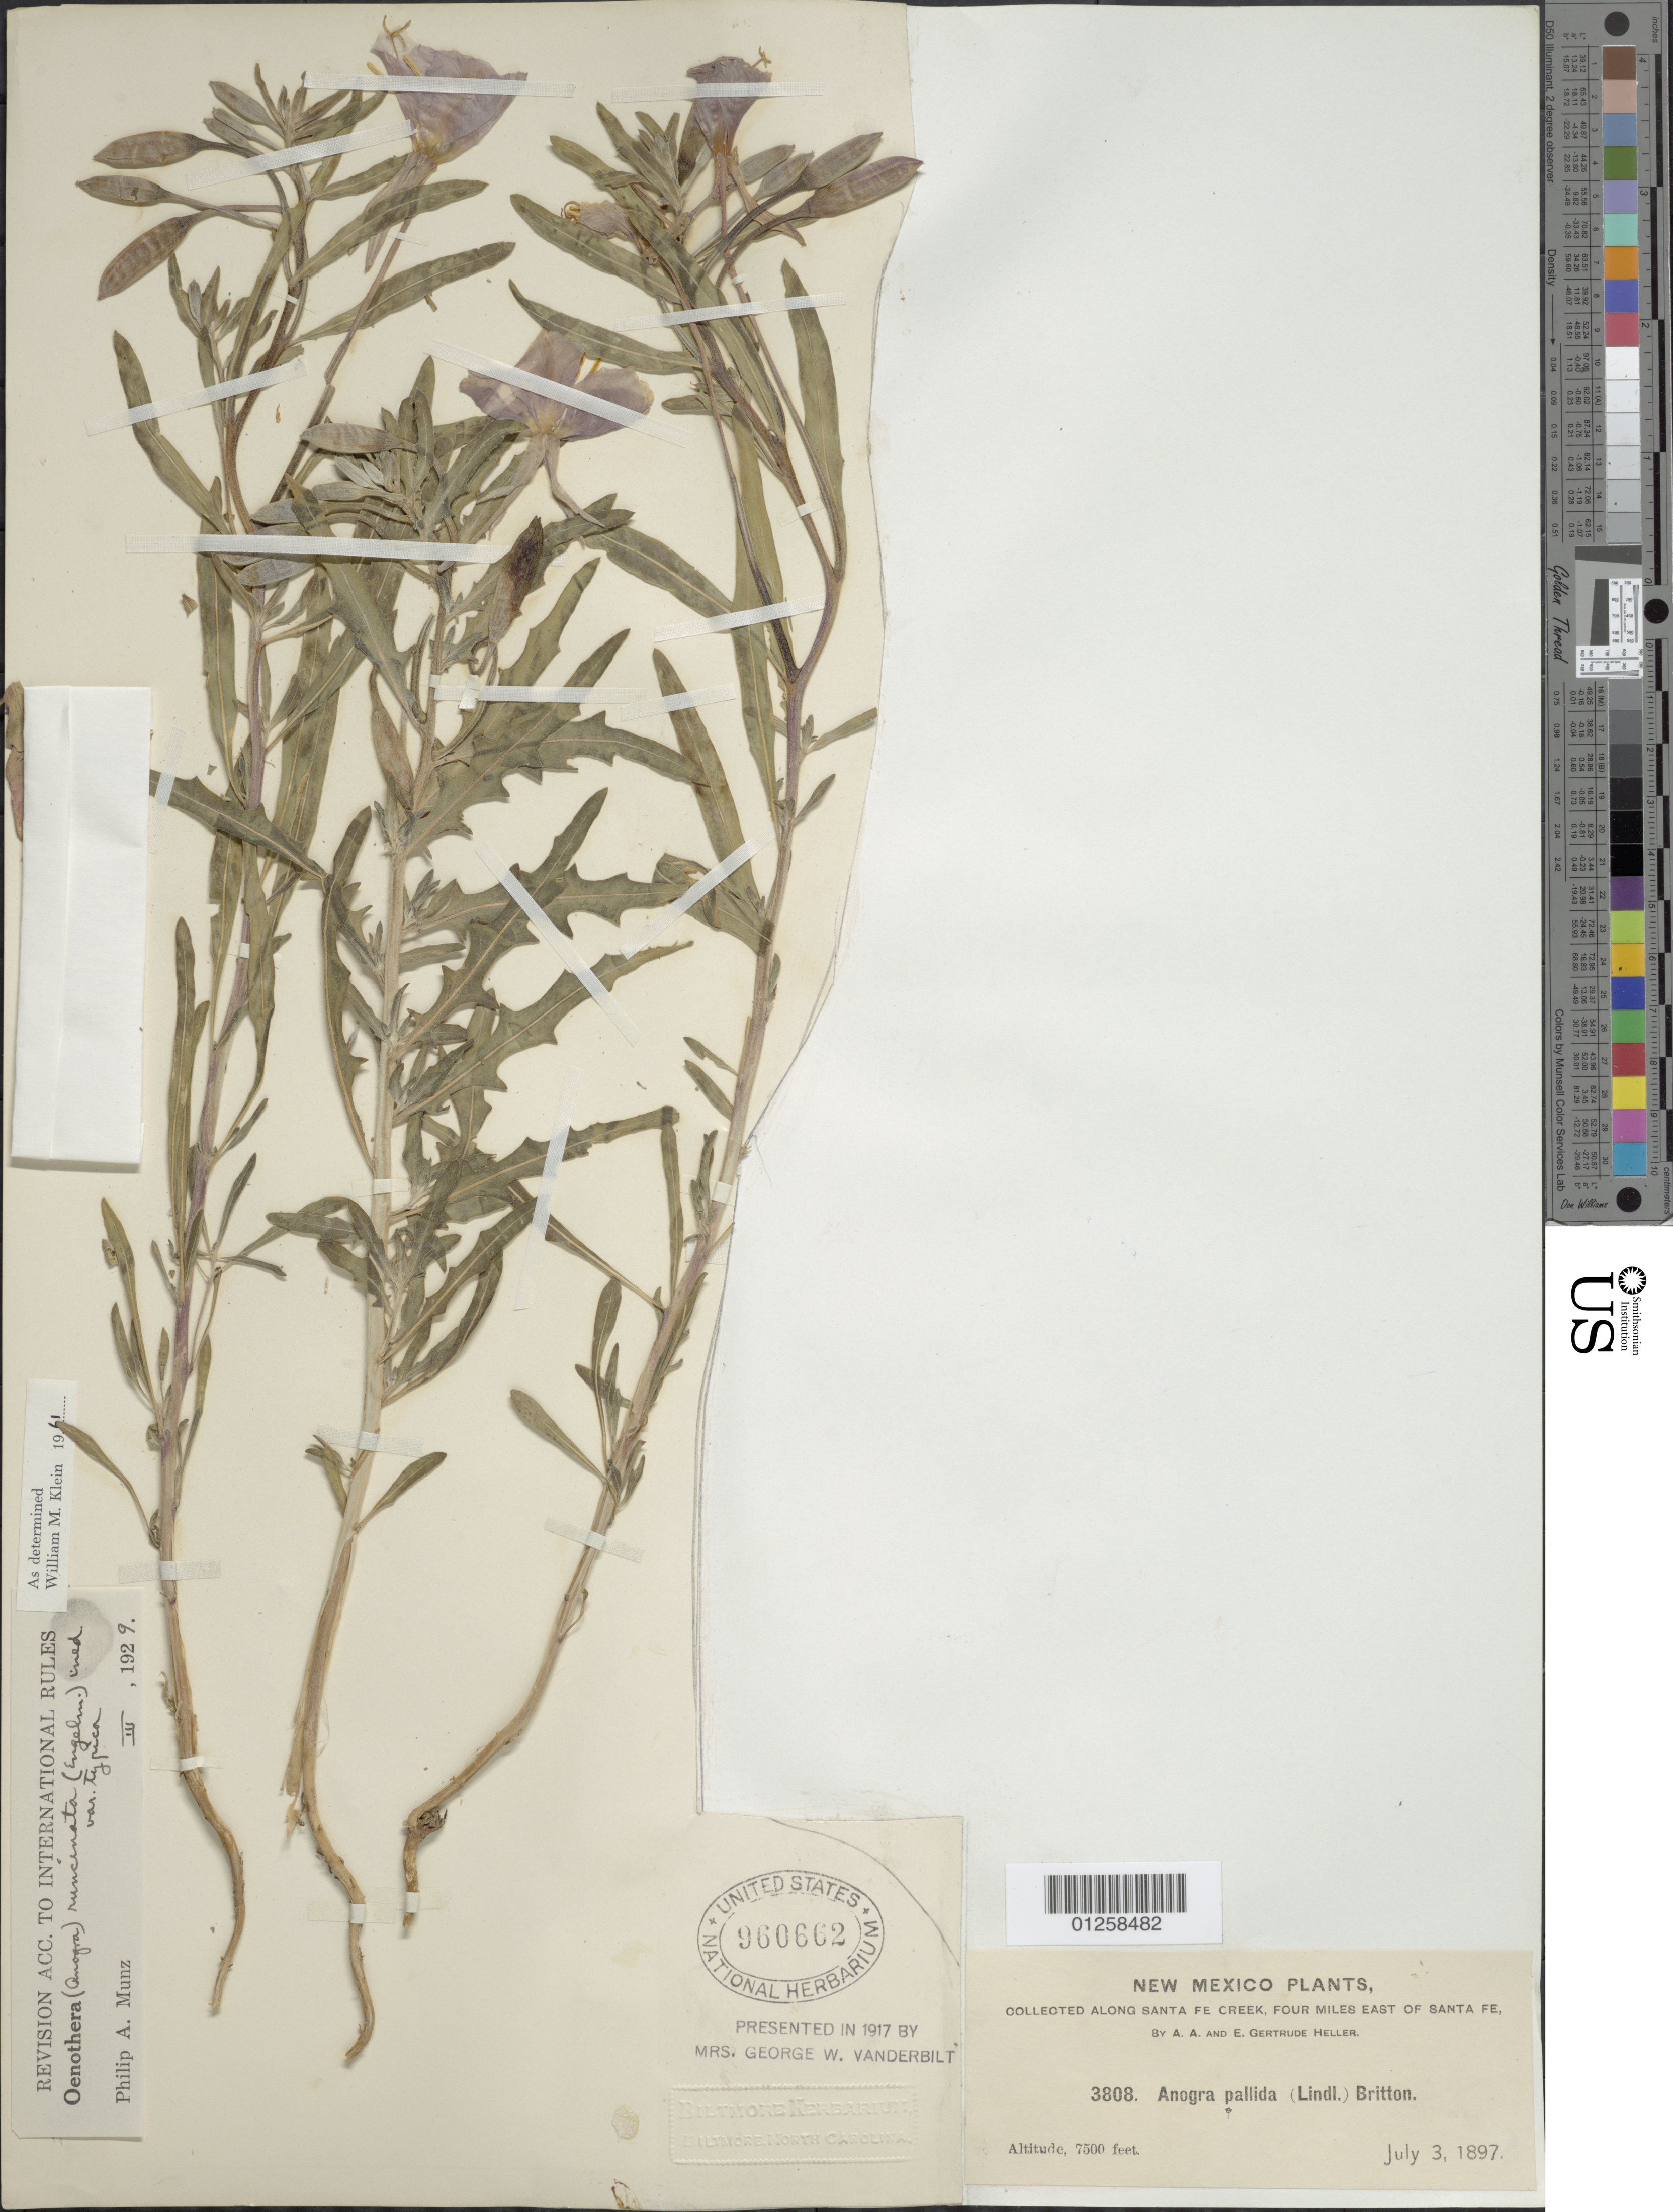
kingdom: Plantae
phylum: Tracheophyta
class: Magnoliopsida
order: Myrtales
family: Onagraceae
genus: Oenothera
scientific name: Oenothera pallida subsp. runcinata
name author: (Engelm.) Munz & W.M. Klein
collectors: A. A. Heller & E. G. Heller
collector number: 3808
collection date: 1897-07-03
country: United States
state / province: New Mexico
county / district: Santa Fe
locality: Santa Fe Creek, 4 mi E of Santa Fe.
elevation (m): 2286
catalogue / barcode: US 960662